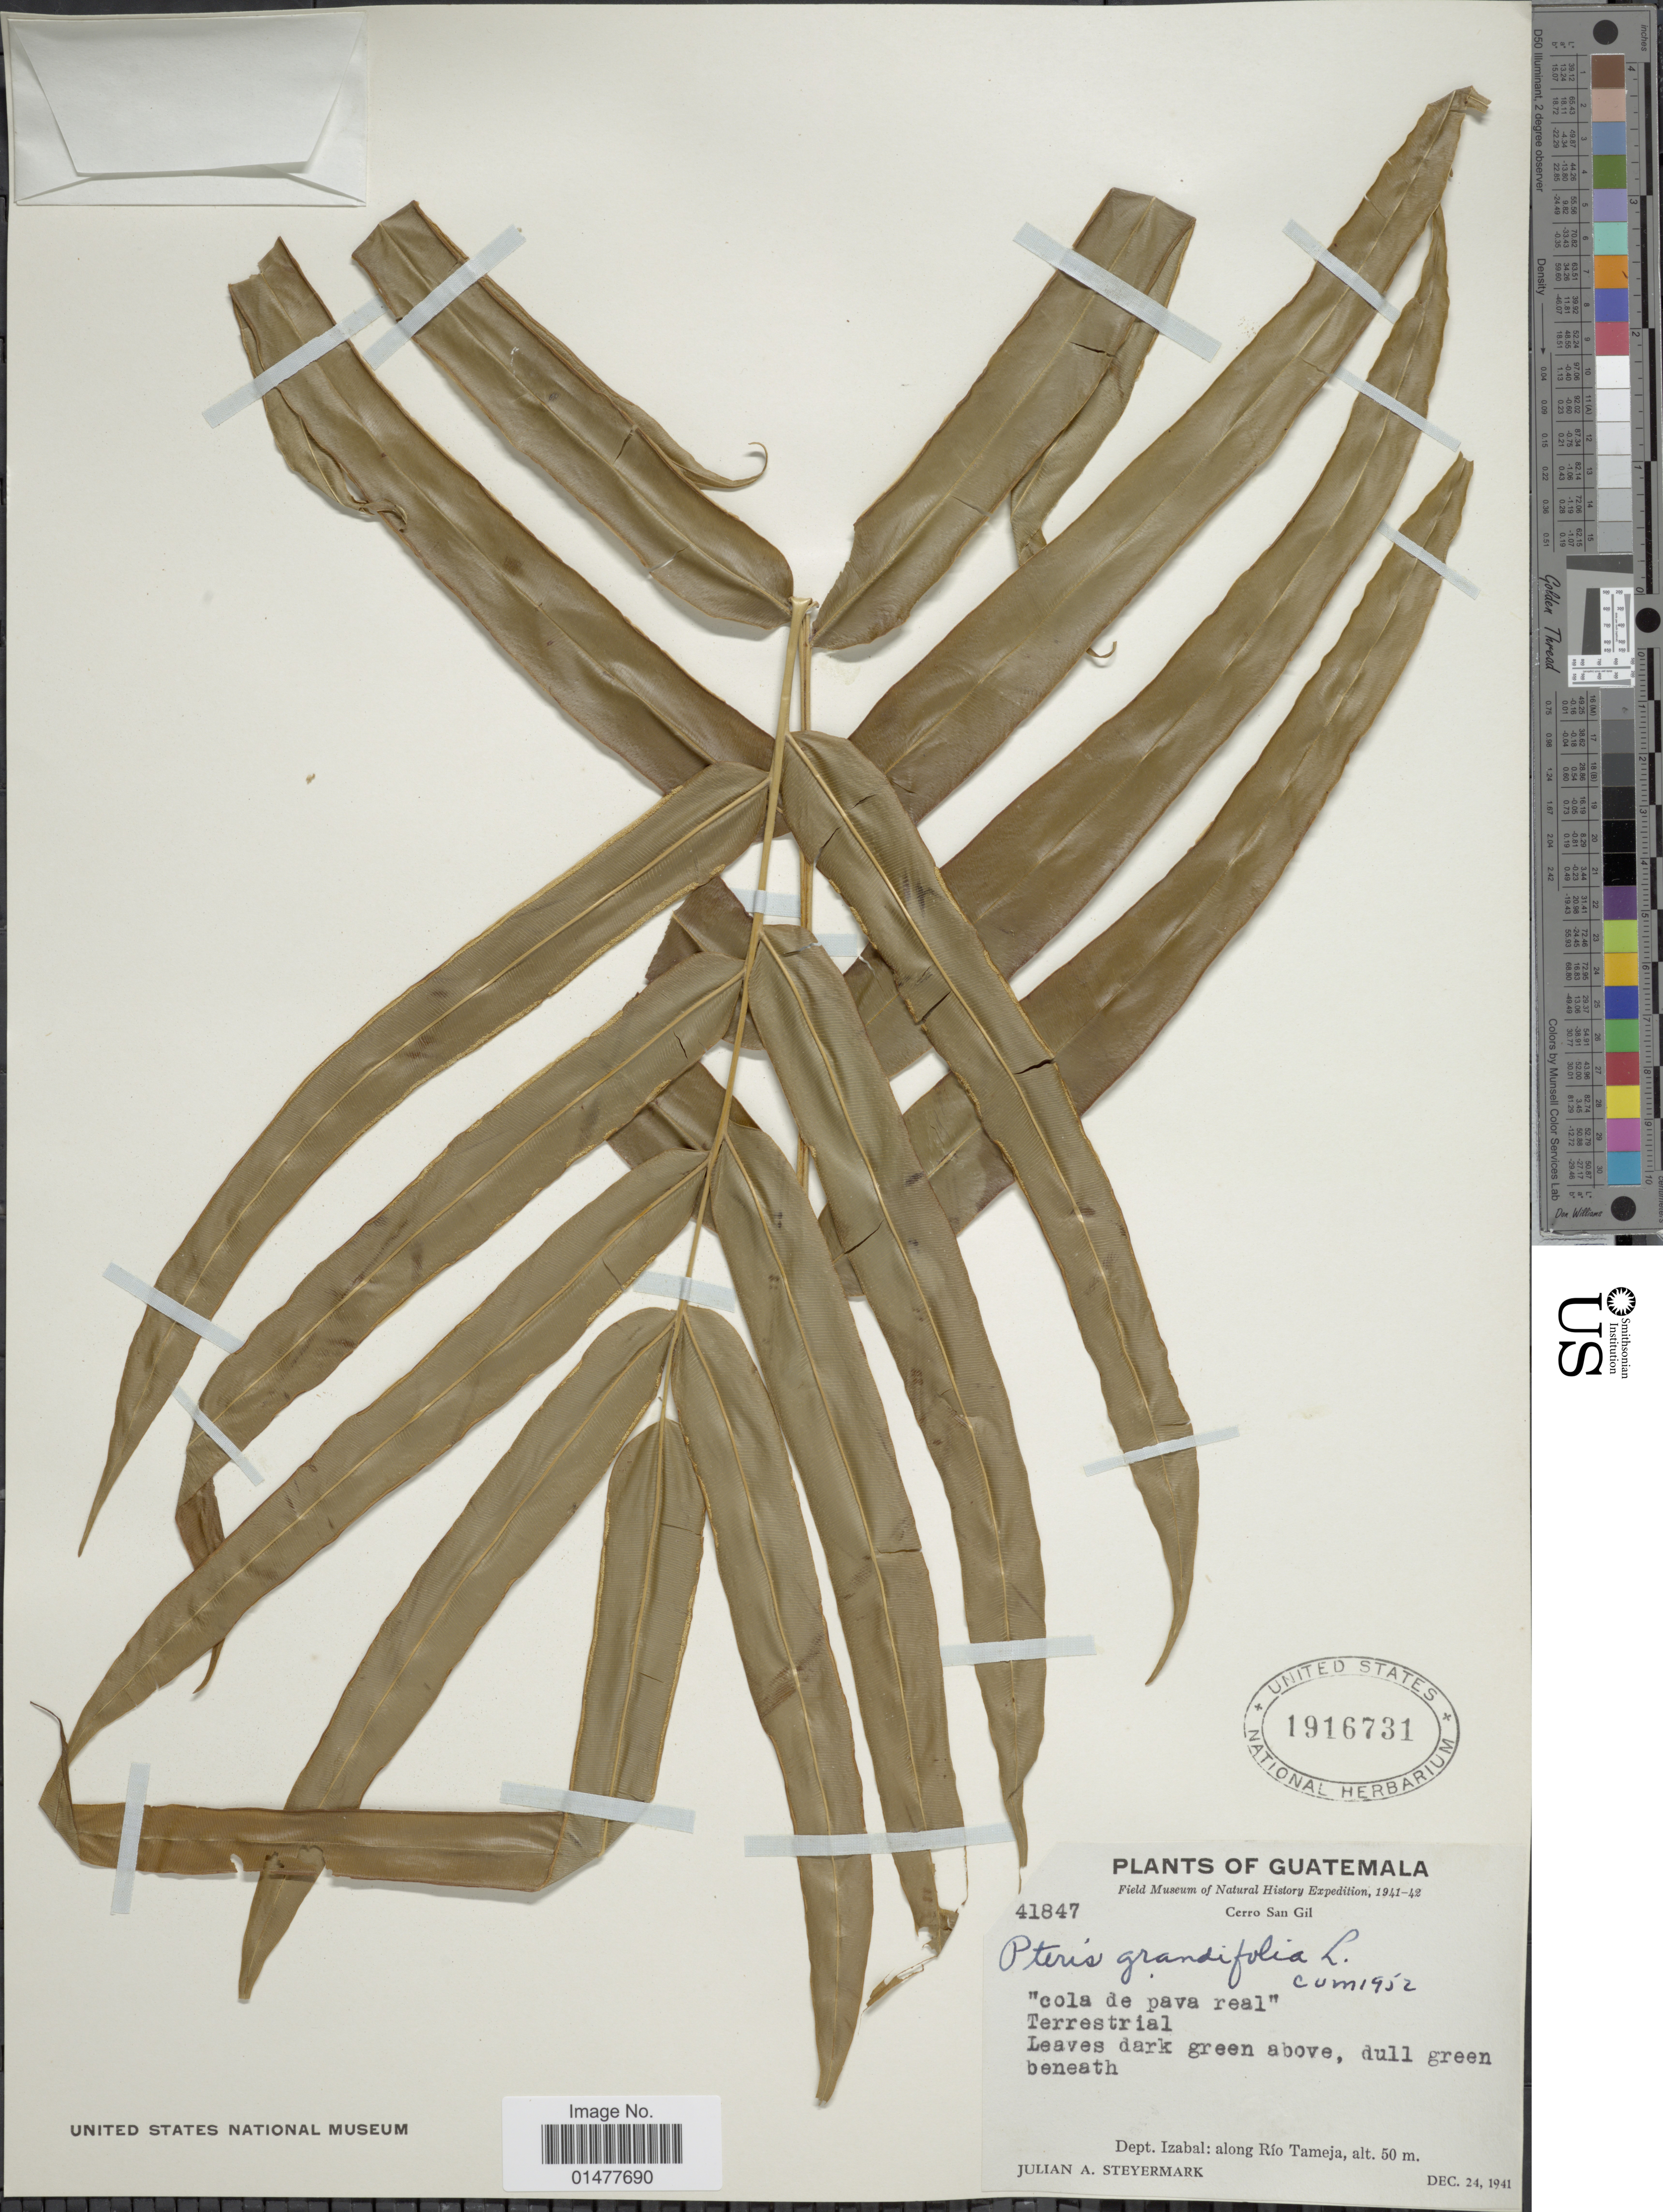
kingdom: Plantae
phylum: Tracheophyta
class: Polypodiopsida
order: Polypodiales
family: Pteridaceae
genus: Pteris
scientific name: Pteris grandifolia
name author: L.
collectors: J. Steyermark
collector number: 41847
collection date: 1941-12-24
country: Guatemala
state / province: Izabal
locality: Cerro San Gil, along Río Tameja.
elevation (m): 50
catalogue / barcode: US 1916731